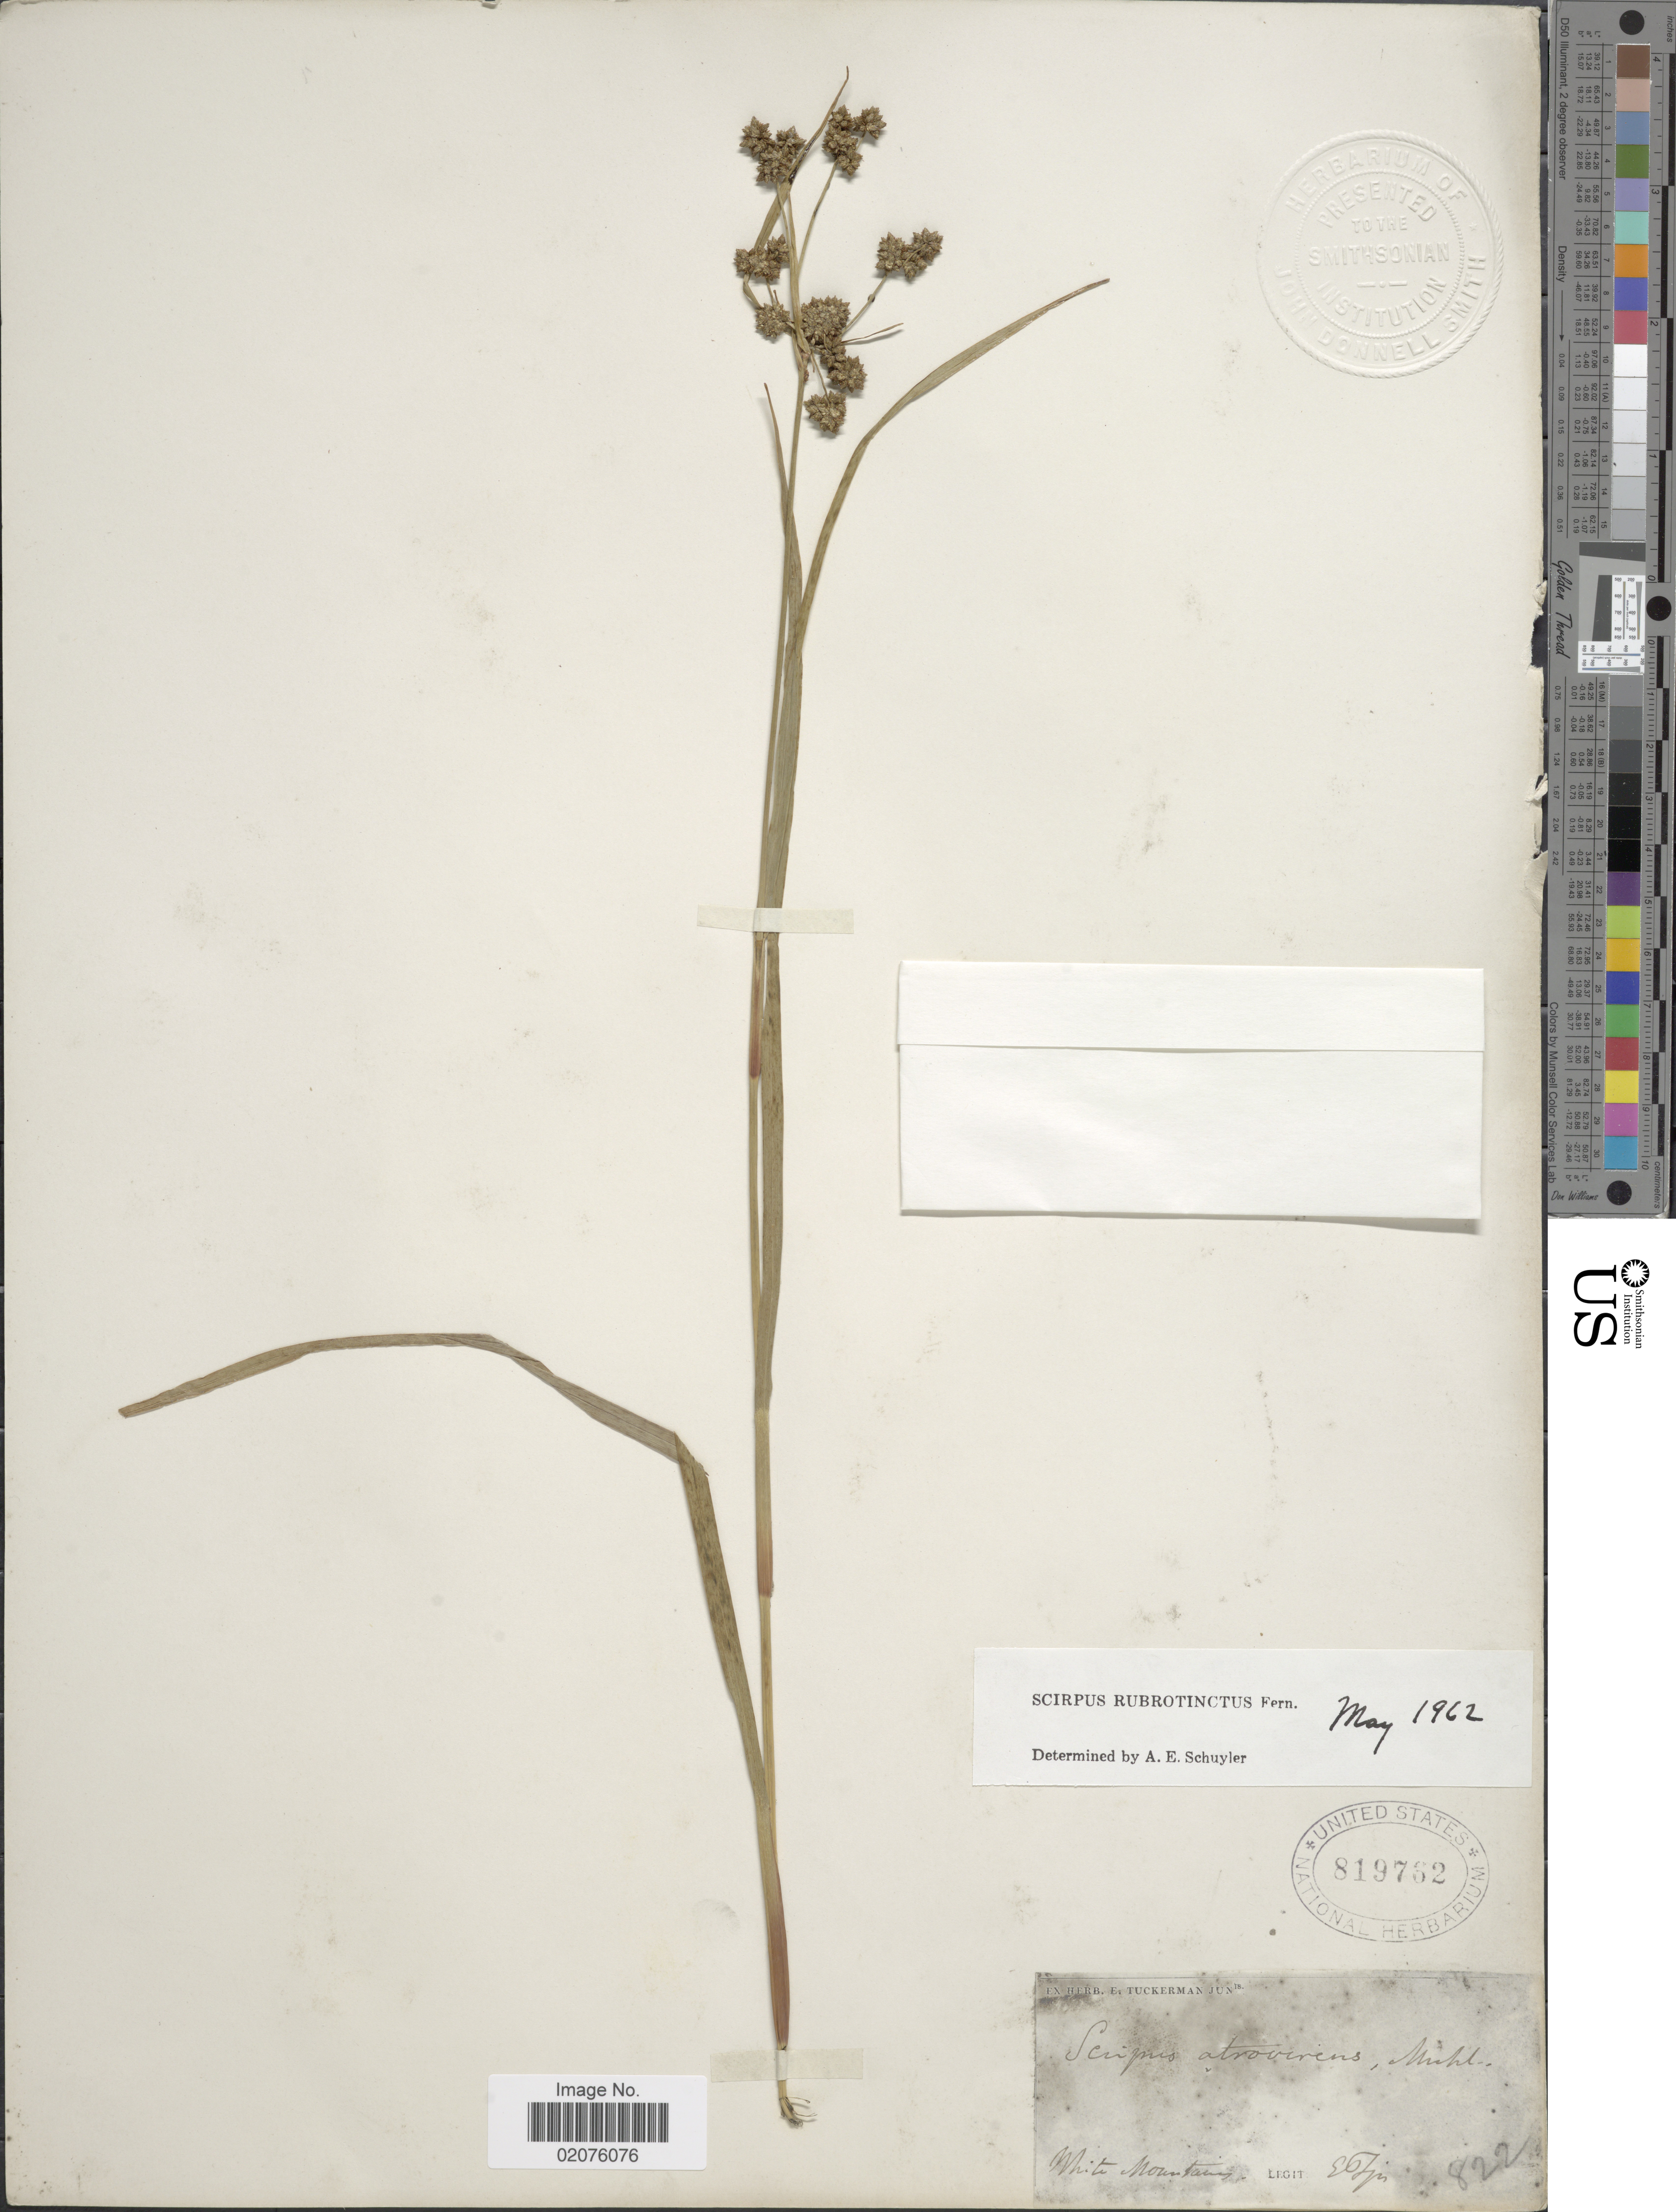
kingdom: Plantae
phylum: Tracheophyta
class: Liliopsida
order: Poales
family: Cyperaceae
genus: Scirpus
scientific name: Scirpus microcarpus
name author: J. Presl & C. Presl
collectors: E. Tuckerman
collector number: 822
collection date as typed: June 18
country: United States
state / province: New Hampshire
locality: White Mountains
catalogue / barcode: US 819762